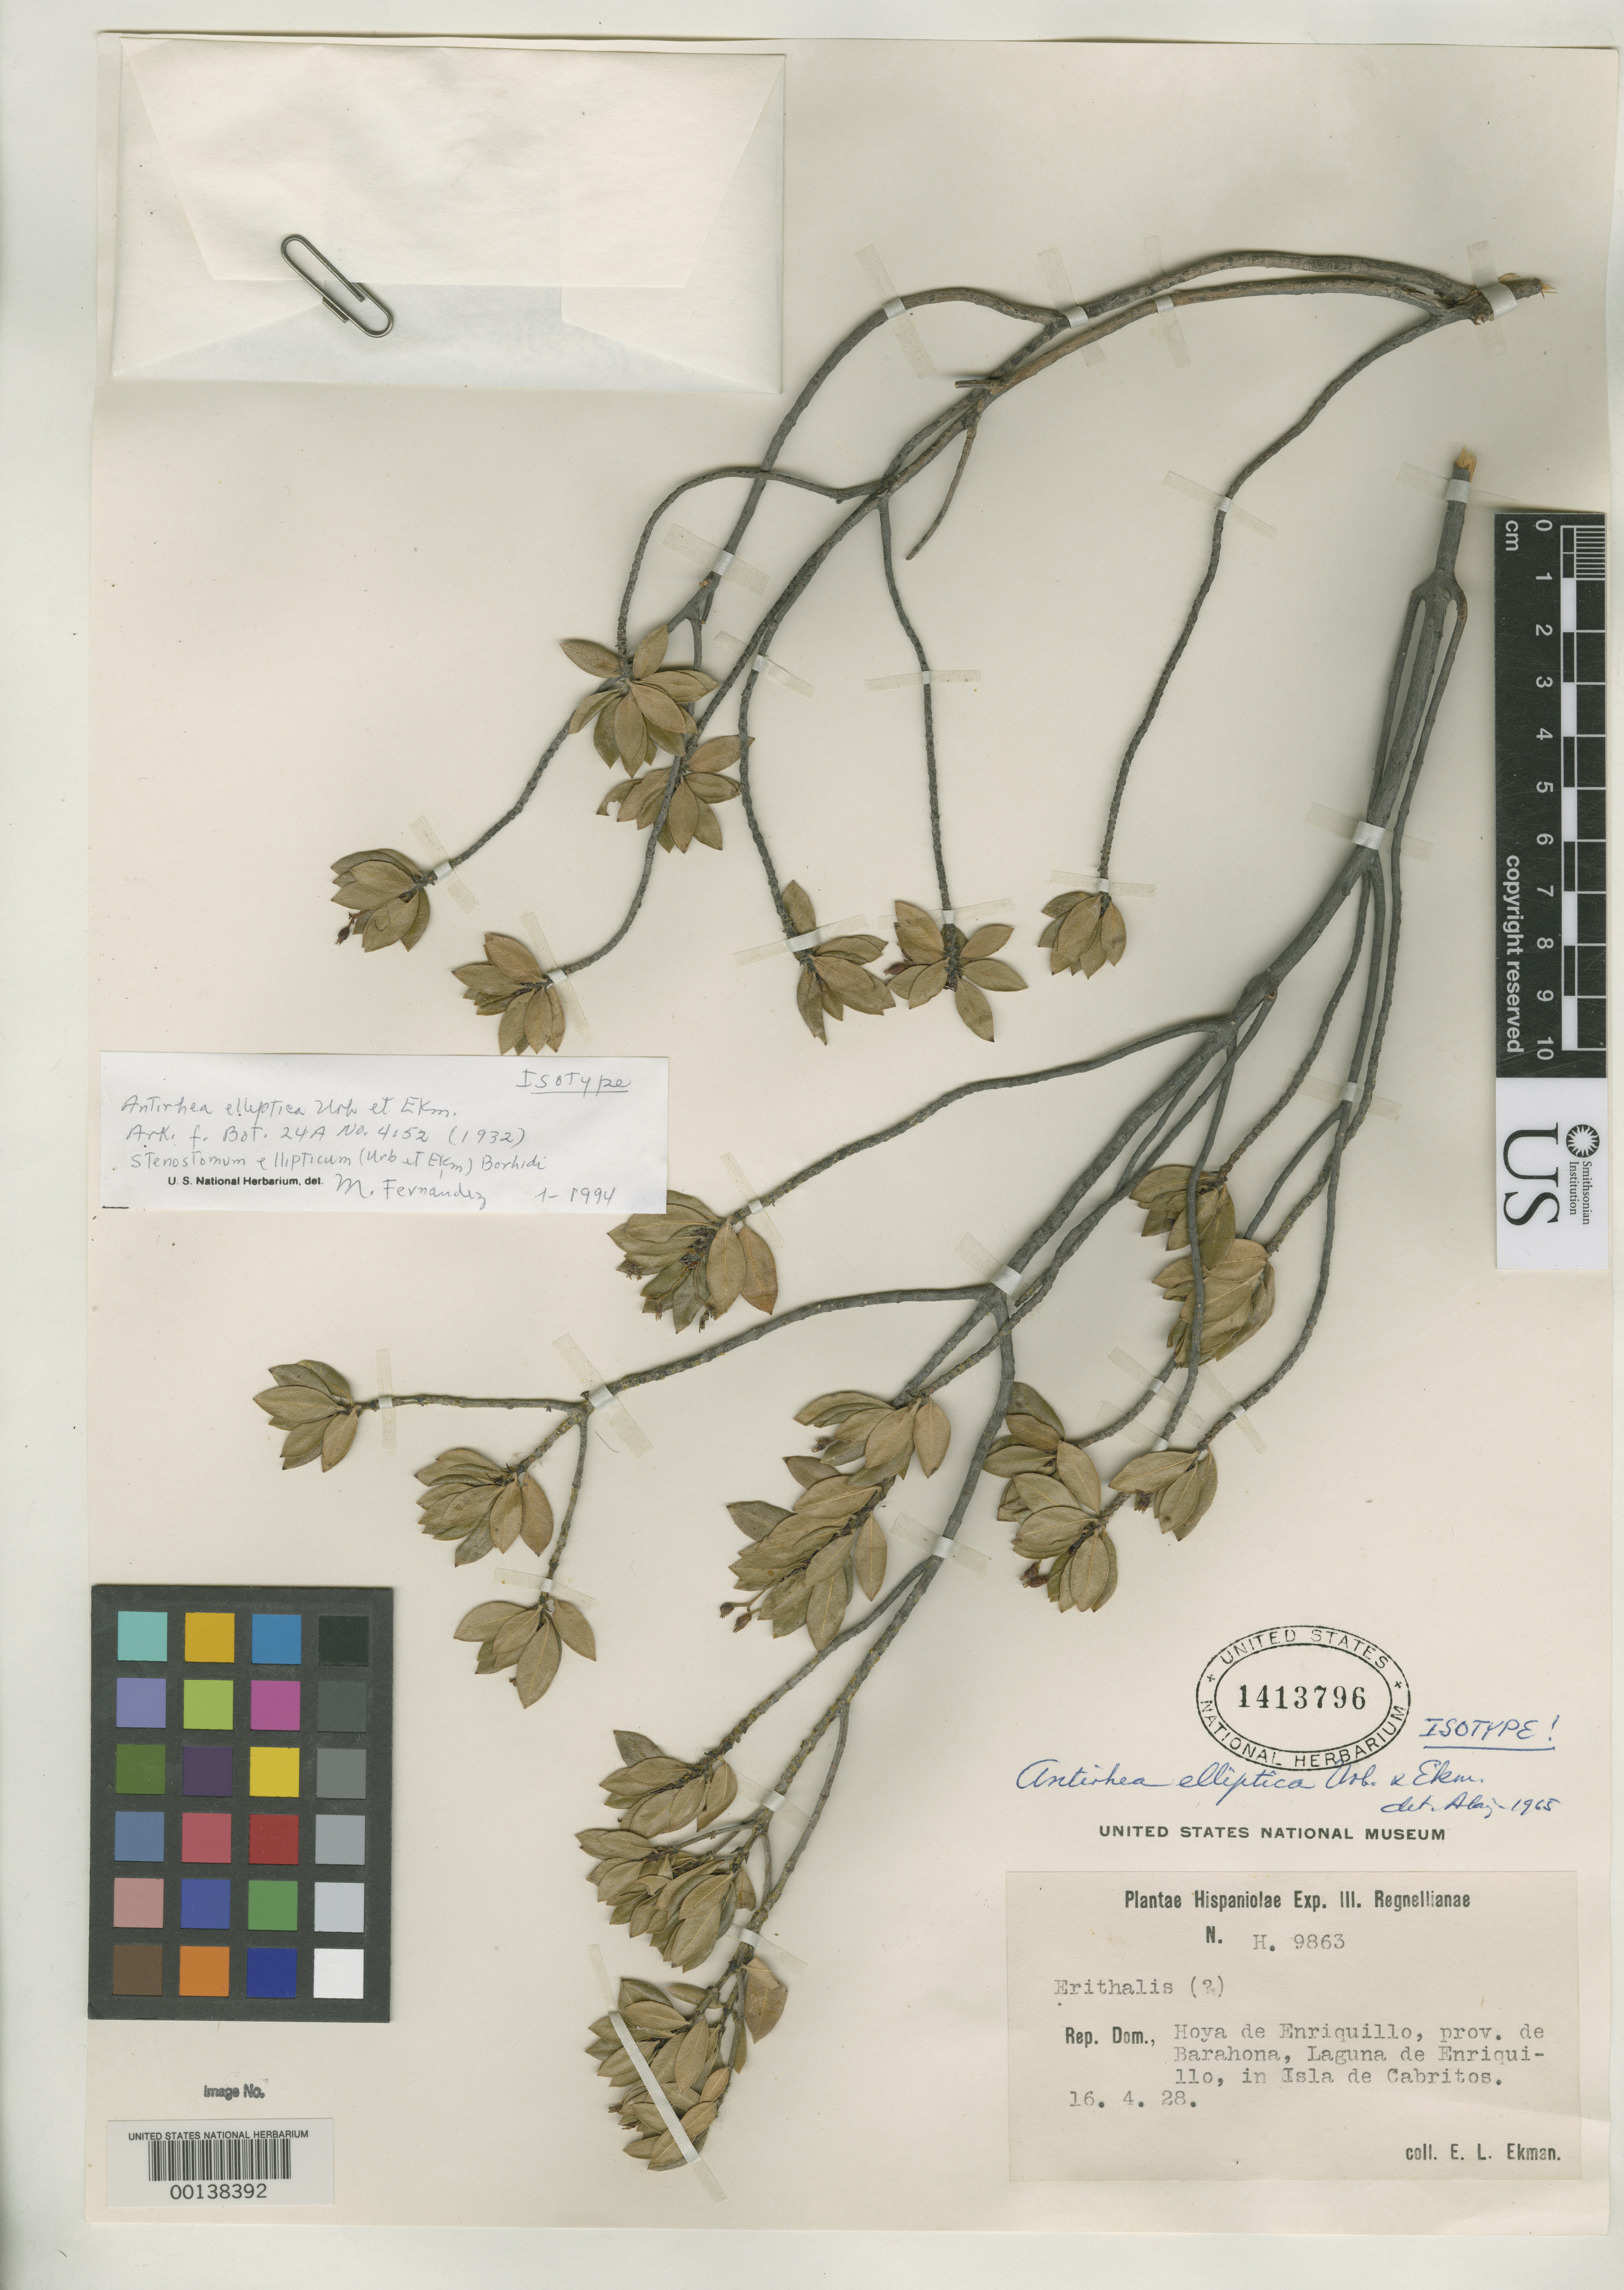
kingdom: Plantae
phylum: Tracheophyta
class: Magnoliopsida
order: Gentianales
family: Rubiaceae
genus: Antirhea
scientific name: Antirhea elliptica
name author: Urb. & Ekman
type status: Isotype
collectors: E. L. Ekman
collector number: H 9863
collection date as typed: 16 Apr 1928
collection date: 1928-04-16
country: Dominican Republic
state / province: Barahona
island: Hispaniola Island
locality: Cabritos Hoya de Enriquillo.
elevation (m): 10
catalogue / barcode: US 1413796